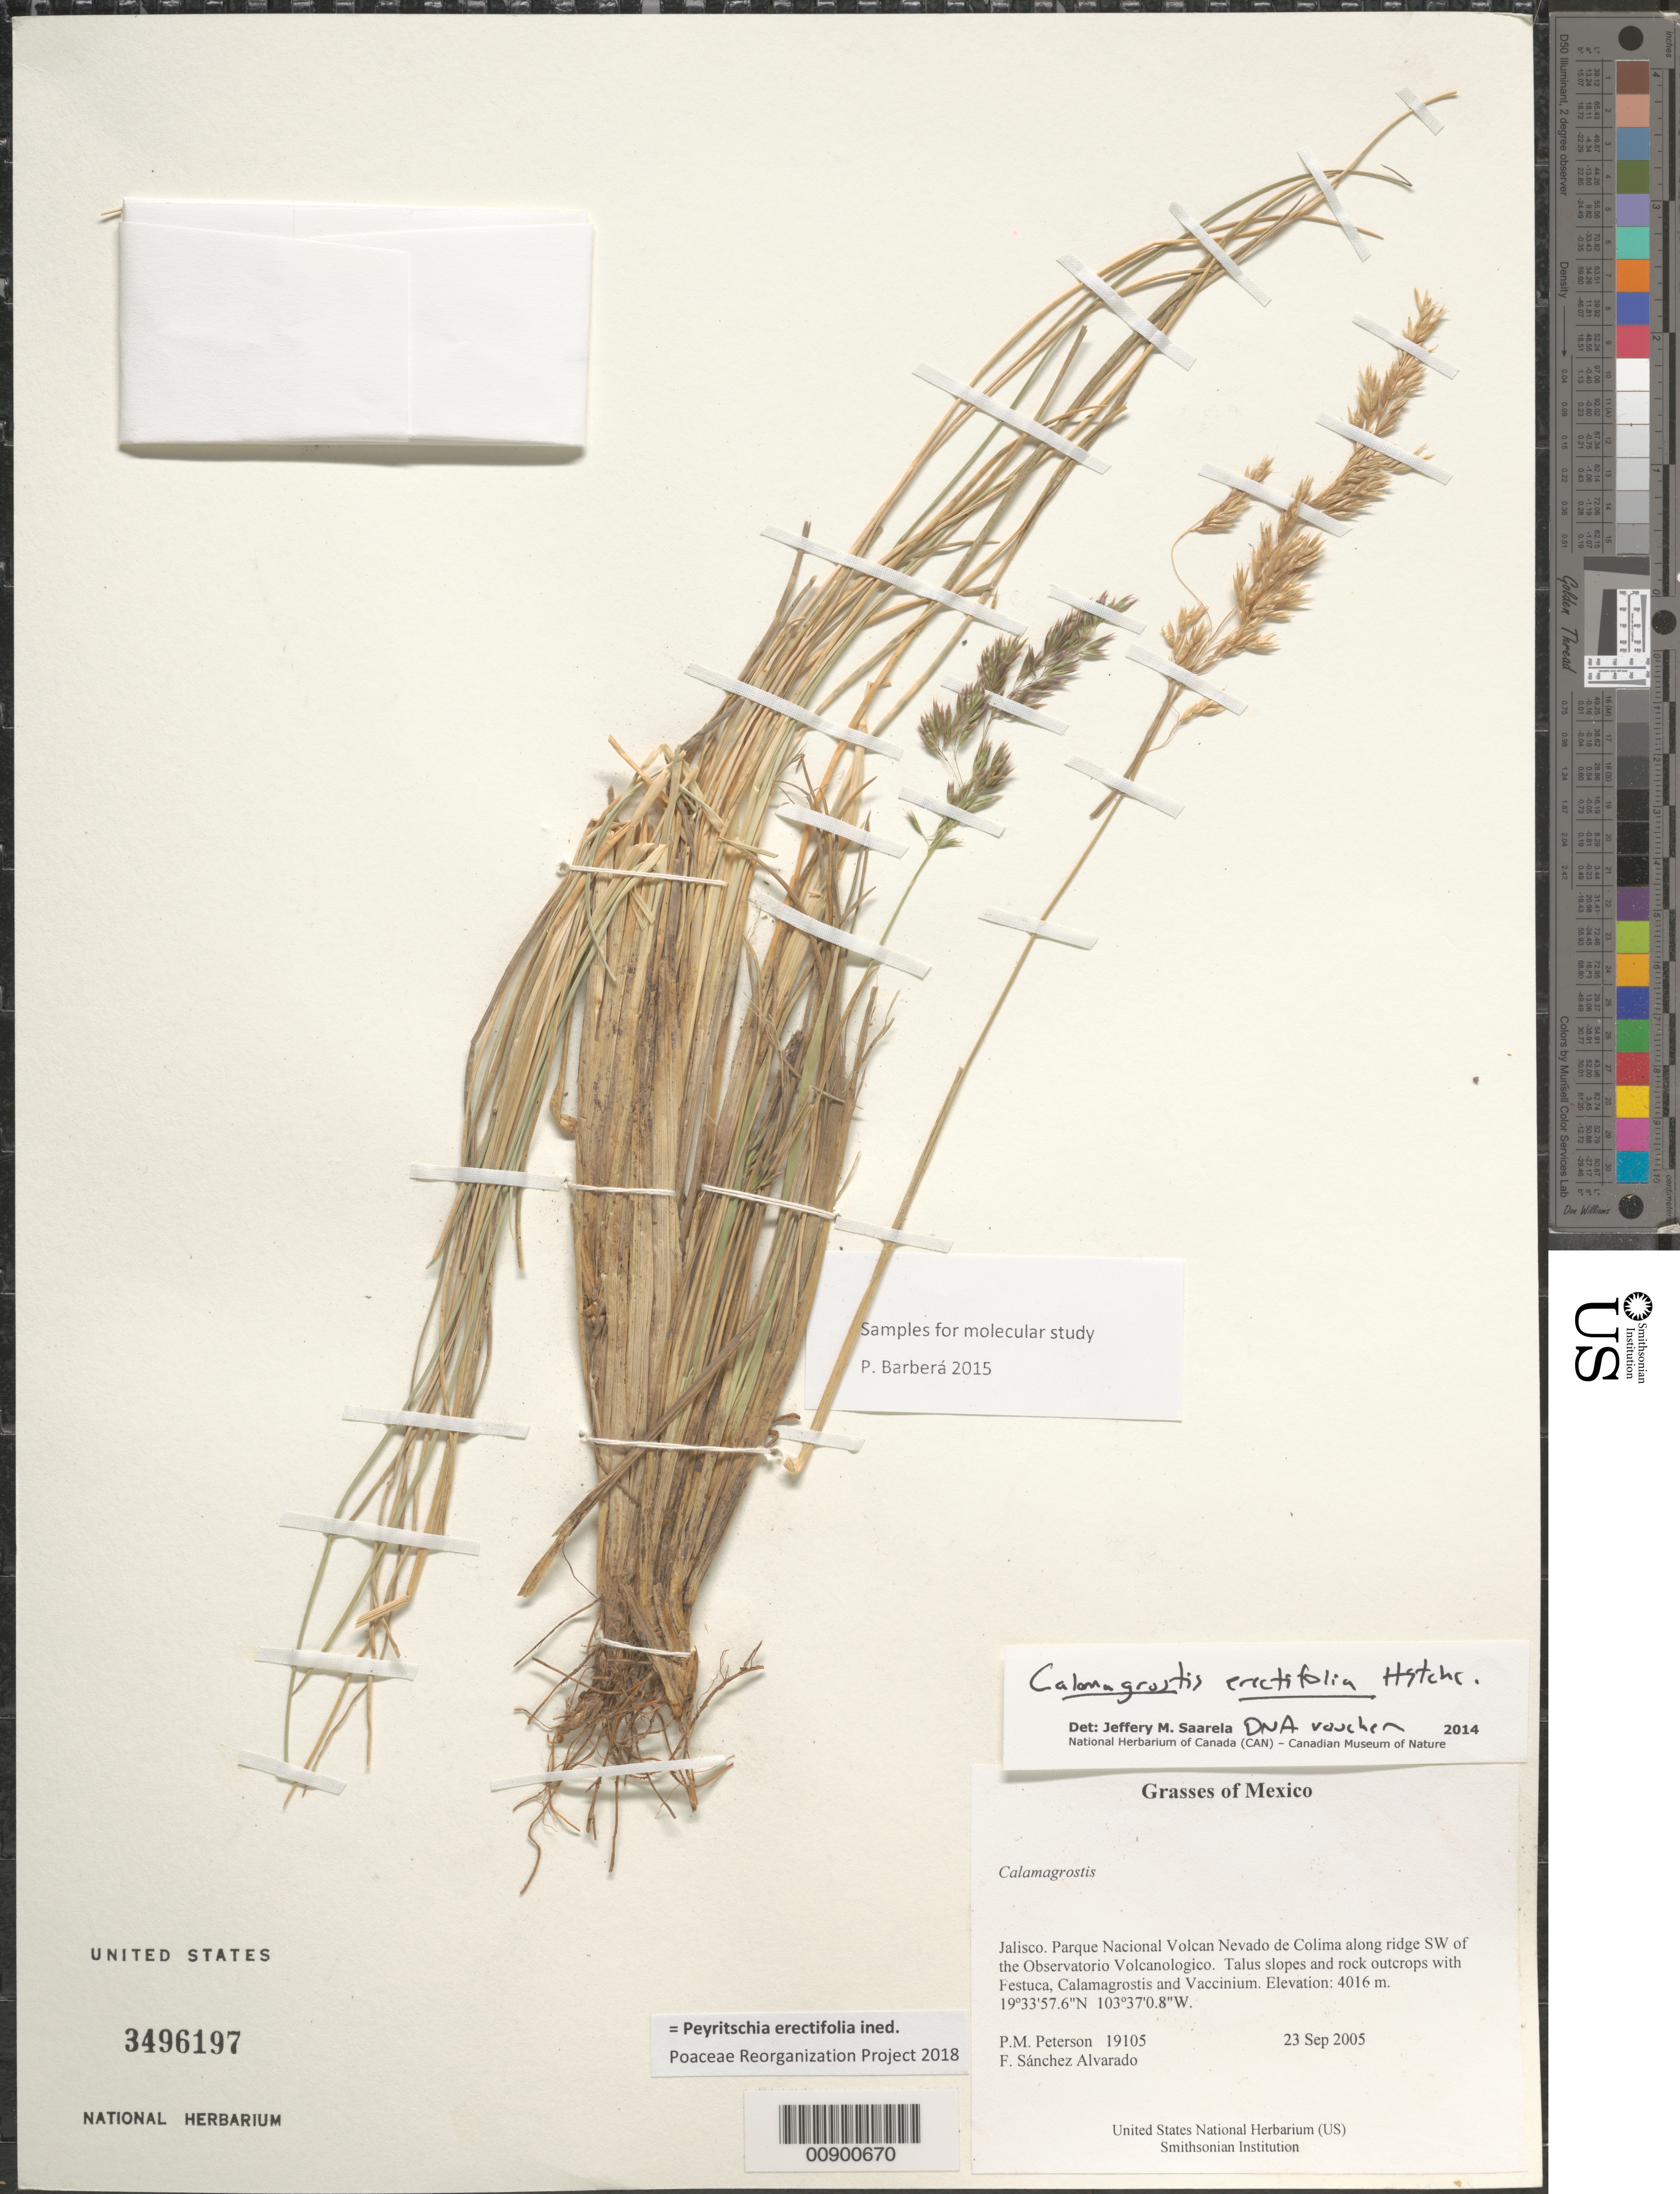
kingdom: Plantae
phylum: Tracheophyta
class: Liliopsida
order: Poales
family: Poaceae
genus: Peyritschia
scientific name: Peyritschia erectifolia ined.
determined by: Poaceae Reorganization Project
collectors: P. M. Peterson & F. Sánchez Alvarado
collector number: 19105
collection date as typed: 23 Sep 2005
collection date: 2005-09-23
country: Mexico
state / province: Jalisco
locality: Parque Nacional Volcan Nevado de Colima along ridge SW of the Observatorio Volcanologico. Talus slopes and rock outcrops with Festuca, Calamagrostis and Vaccinium.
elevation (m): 4016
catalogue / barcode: US 3496197